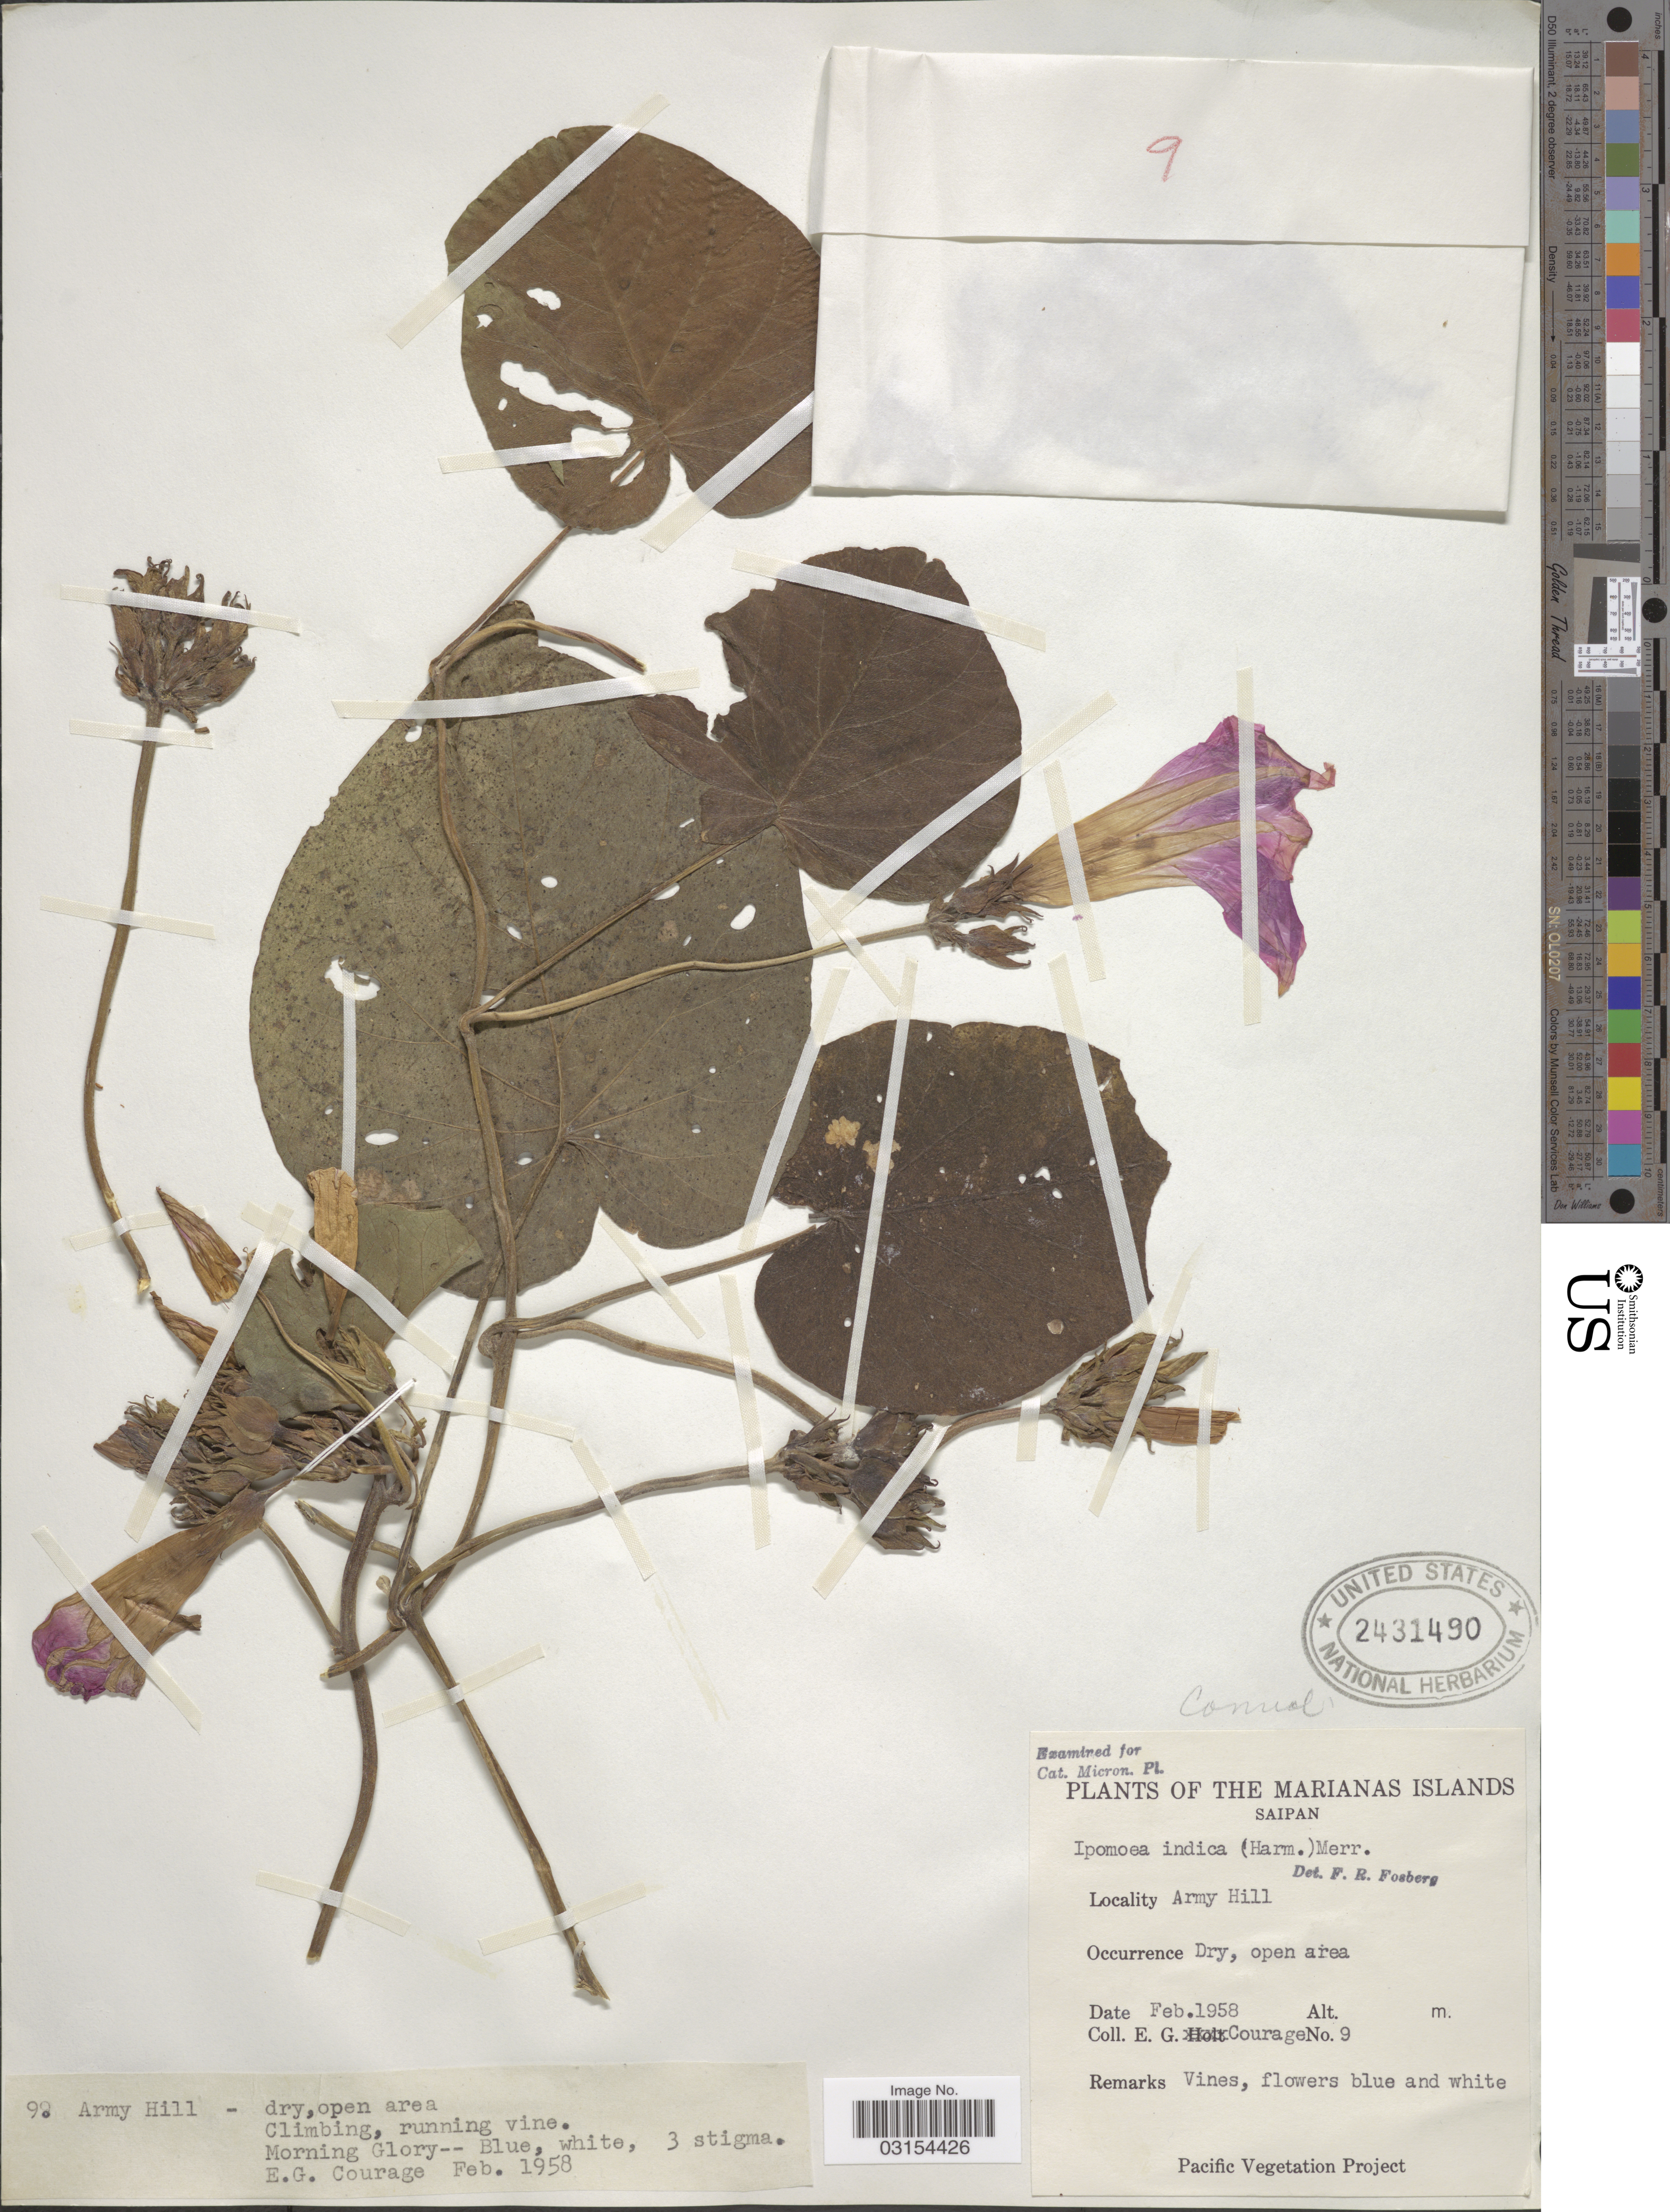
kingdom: Plantae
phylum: Tracheophyta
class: Magnoliopsida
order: Solanales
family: Convolvulaceae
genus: Ipomoea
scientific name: Ipomoea indica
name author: (Burm.) Merr.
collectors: E. Courage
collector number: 9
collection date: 1958-02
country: Northern Mariana Islands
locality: The Marianas Islands. Saipan. Army Hill.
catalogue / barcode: US 2431490